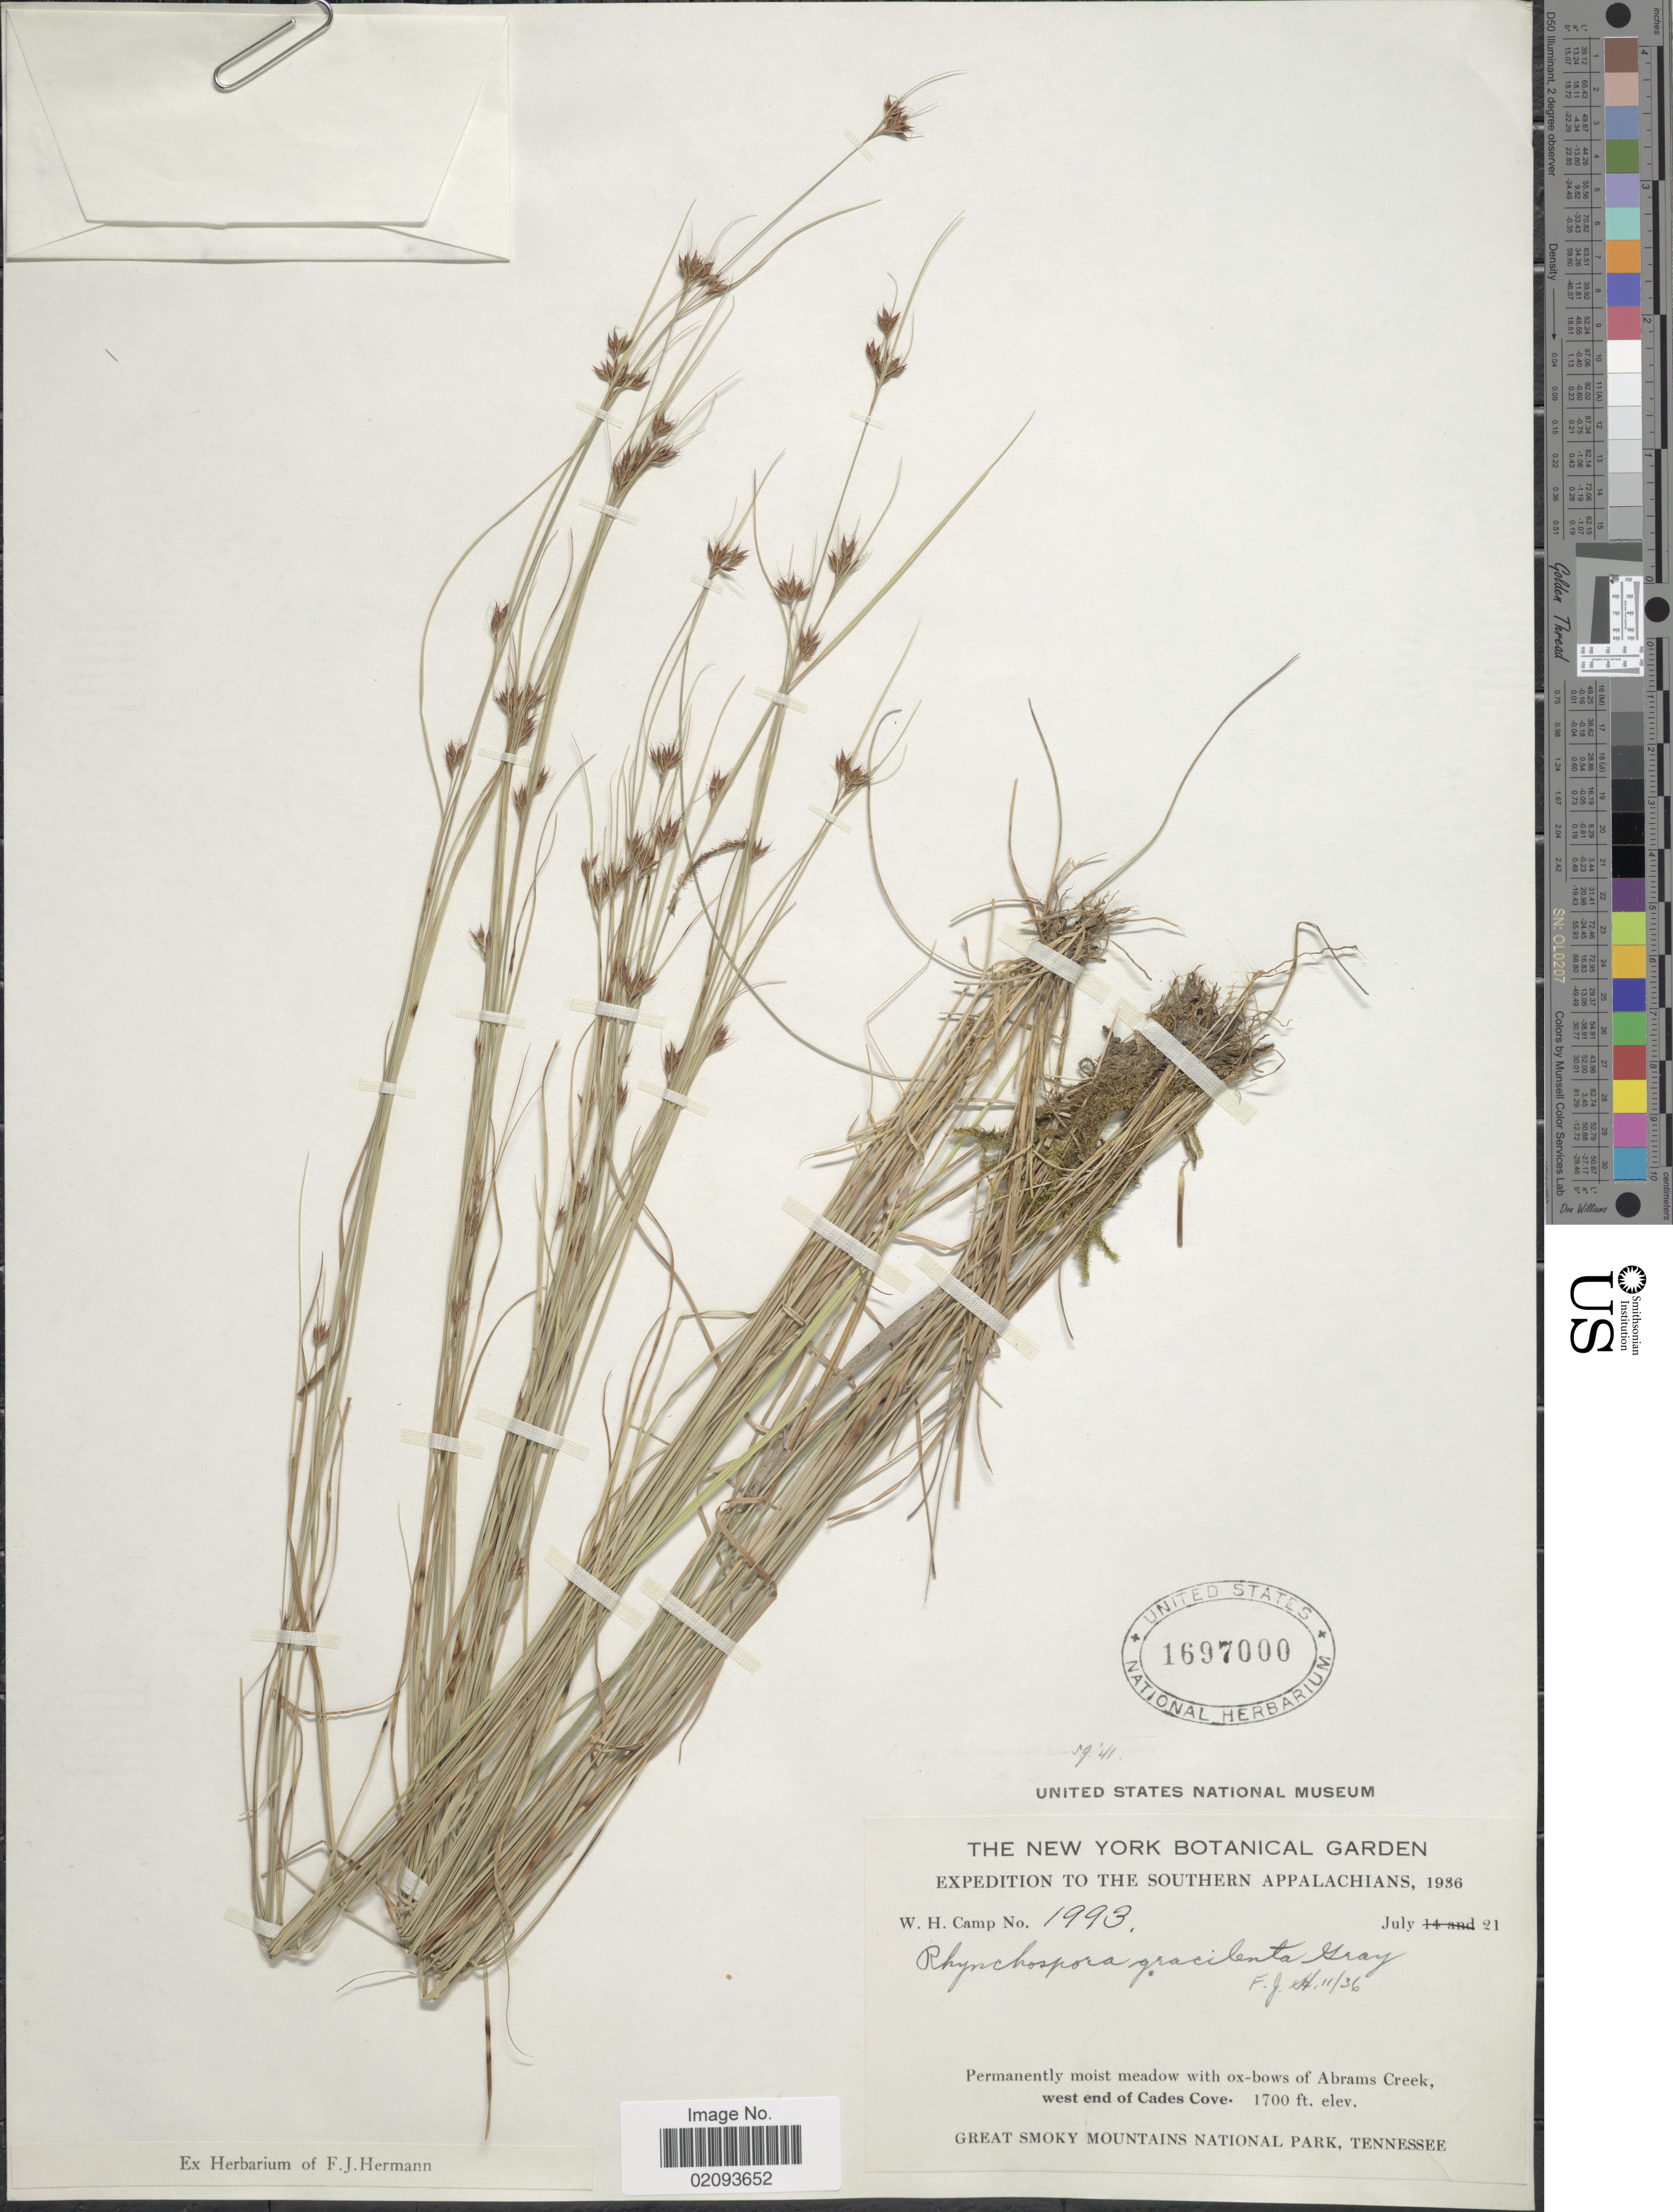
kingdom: Plantae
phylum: Tracheophyta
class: Liliopsida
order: Poales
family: Cyperaceae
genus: Rhynchospora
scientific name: Rhynchospora gracilenta A. Gray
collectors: W. H. Camp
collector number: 1993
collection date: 1936-07-21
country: United States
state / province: Tennessee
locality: Southern Appalachians. Permanently moist meadow with ox-bows of Abrams Creek, west end of Cades Cove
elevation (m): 518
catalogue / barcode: US 1697000